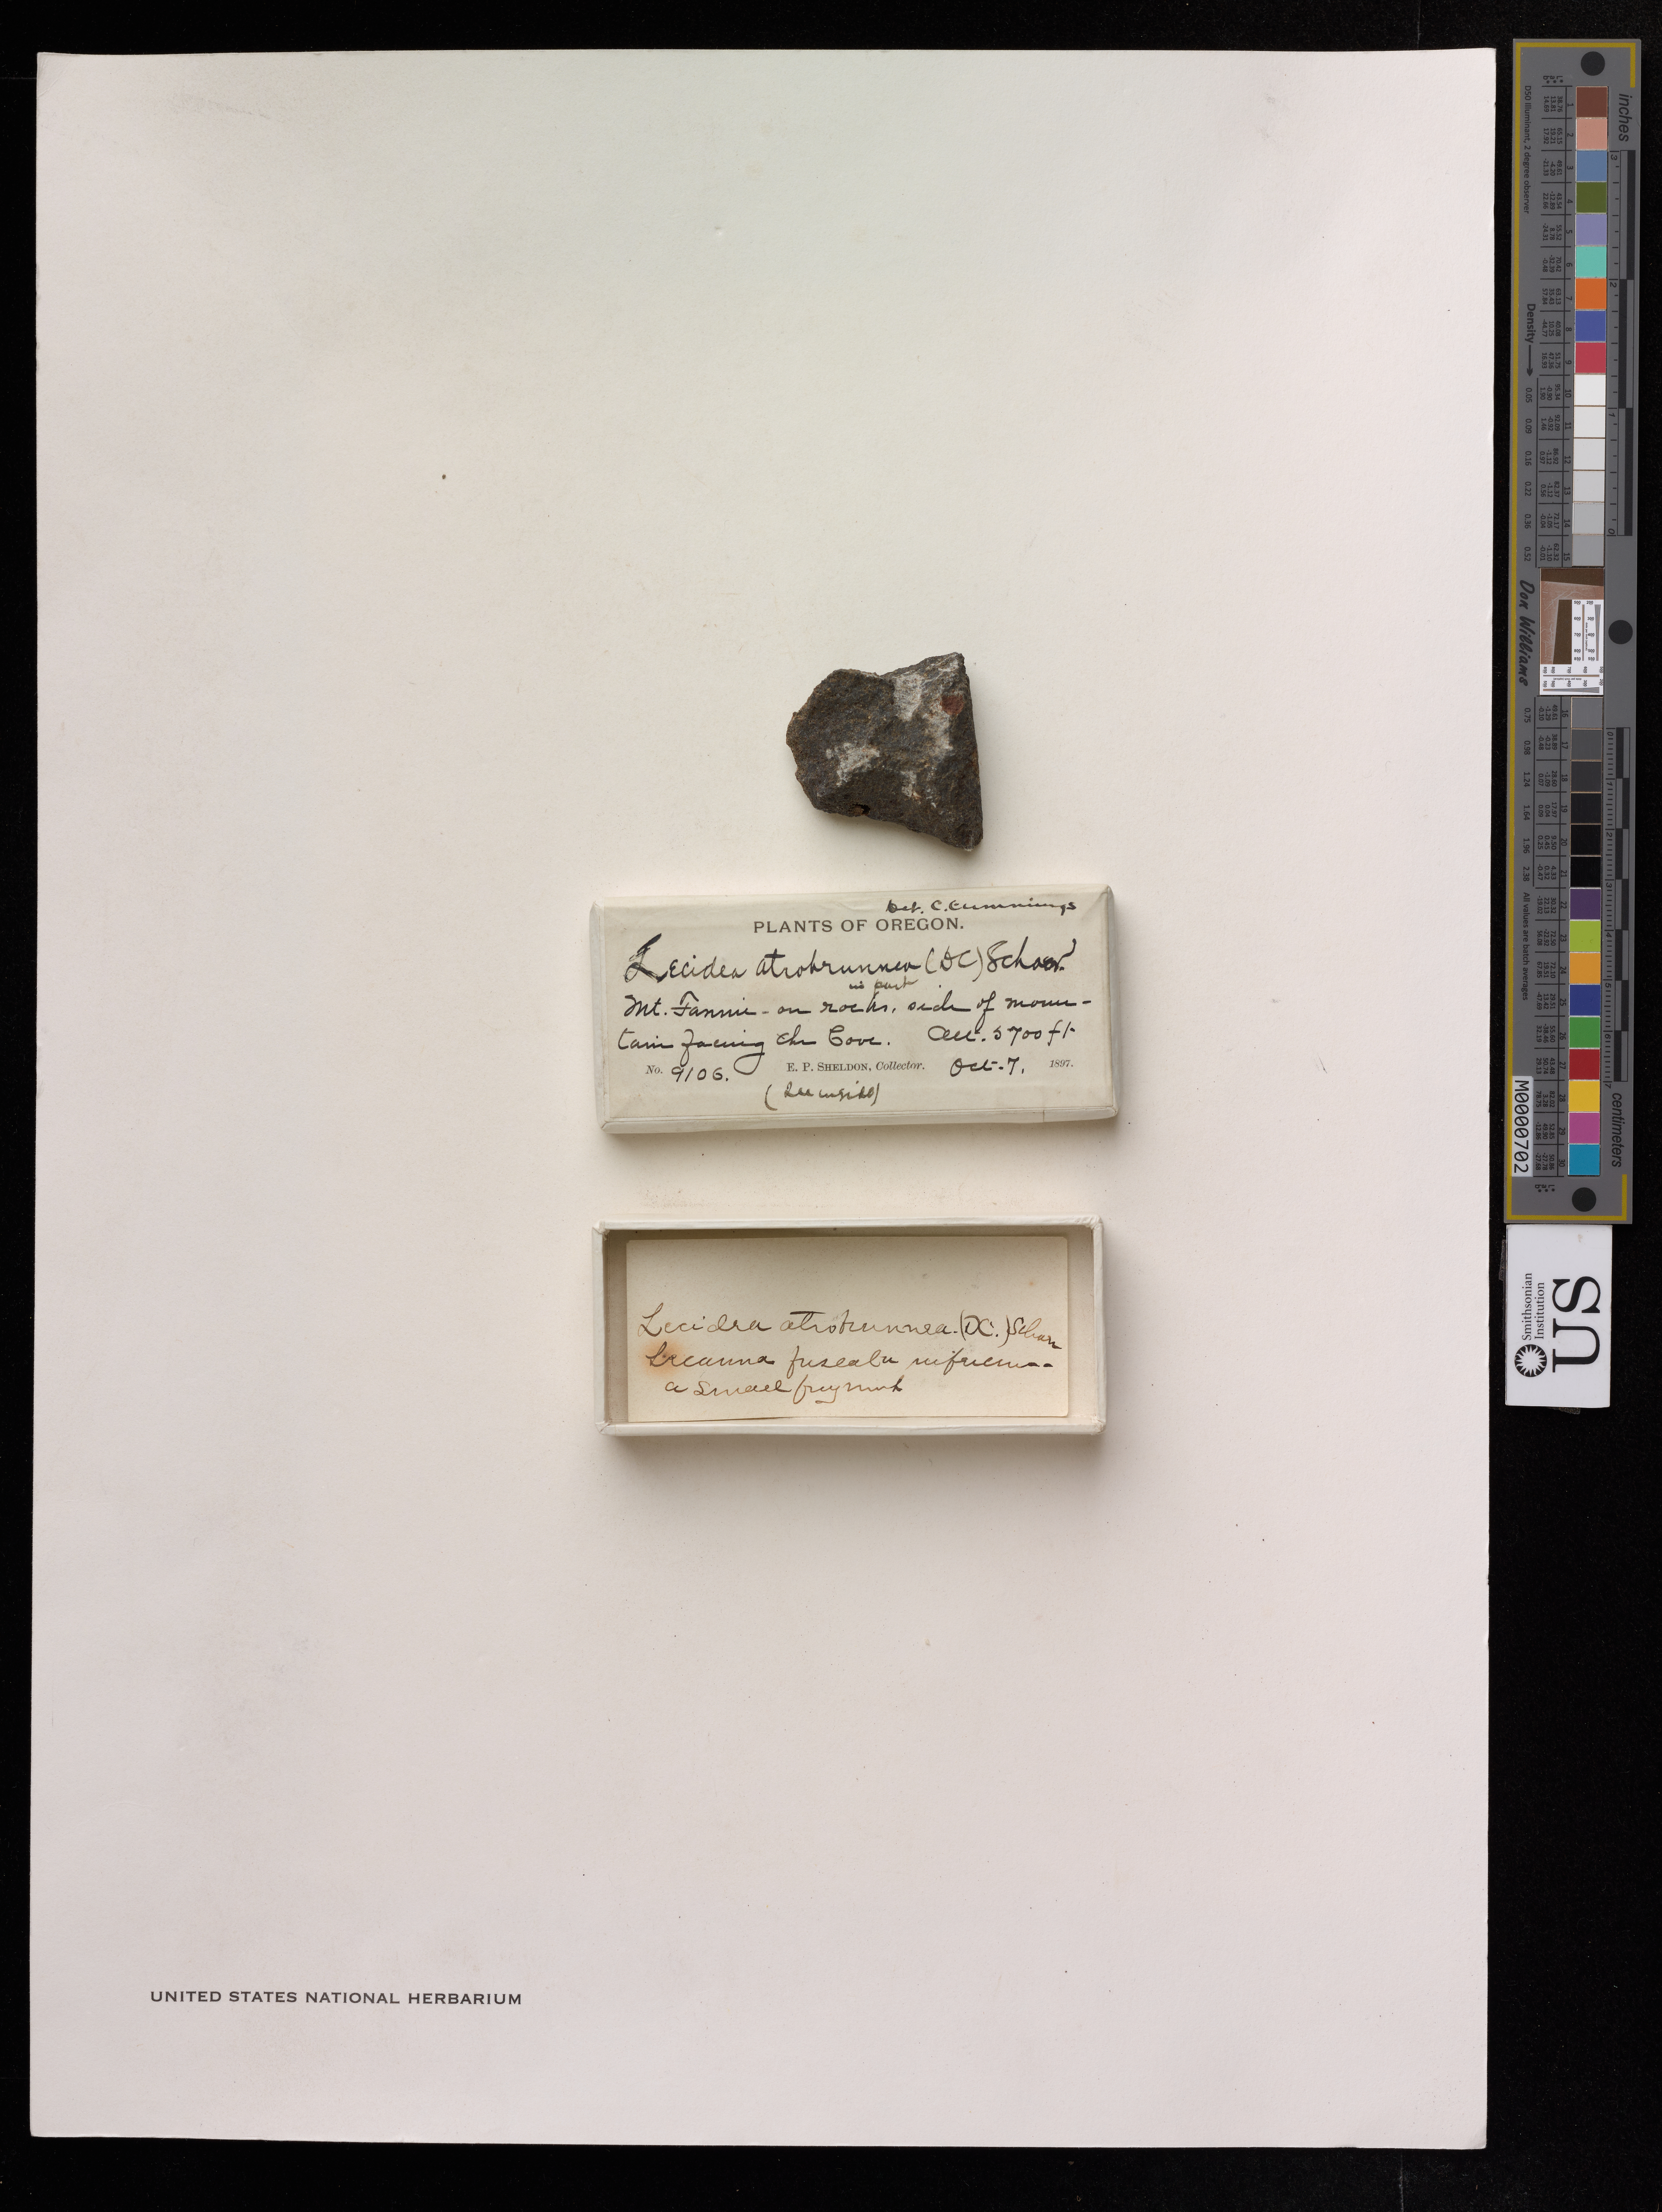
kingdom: Fungi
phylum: Ascomycota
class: Lecanoromycetes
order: Lecideales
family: Lecideaceae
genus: Lecidea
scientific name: Lecidea atrobrunnea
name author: (DC.) Schaer.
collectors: E. P. Sheldon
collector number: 9106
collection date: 1897-10-07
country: United States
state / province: Oregon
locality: Mt. Fannie. Side of mountain facing Chi Cove.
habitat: On rocks.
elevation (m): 1737